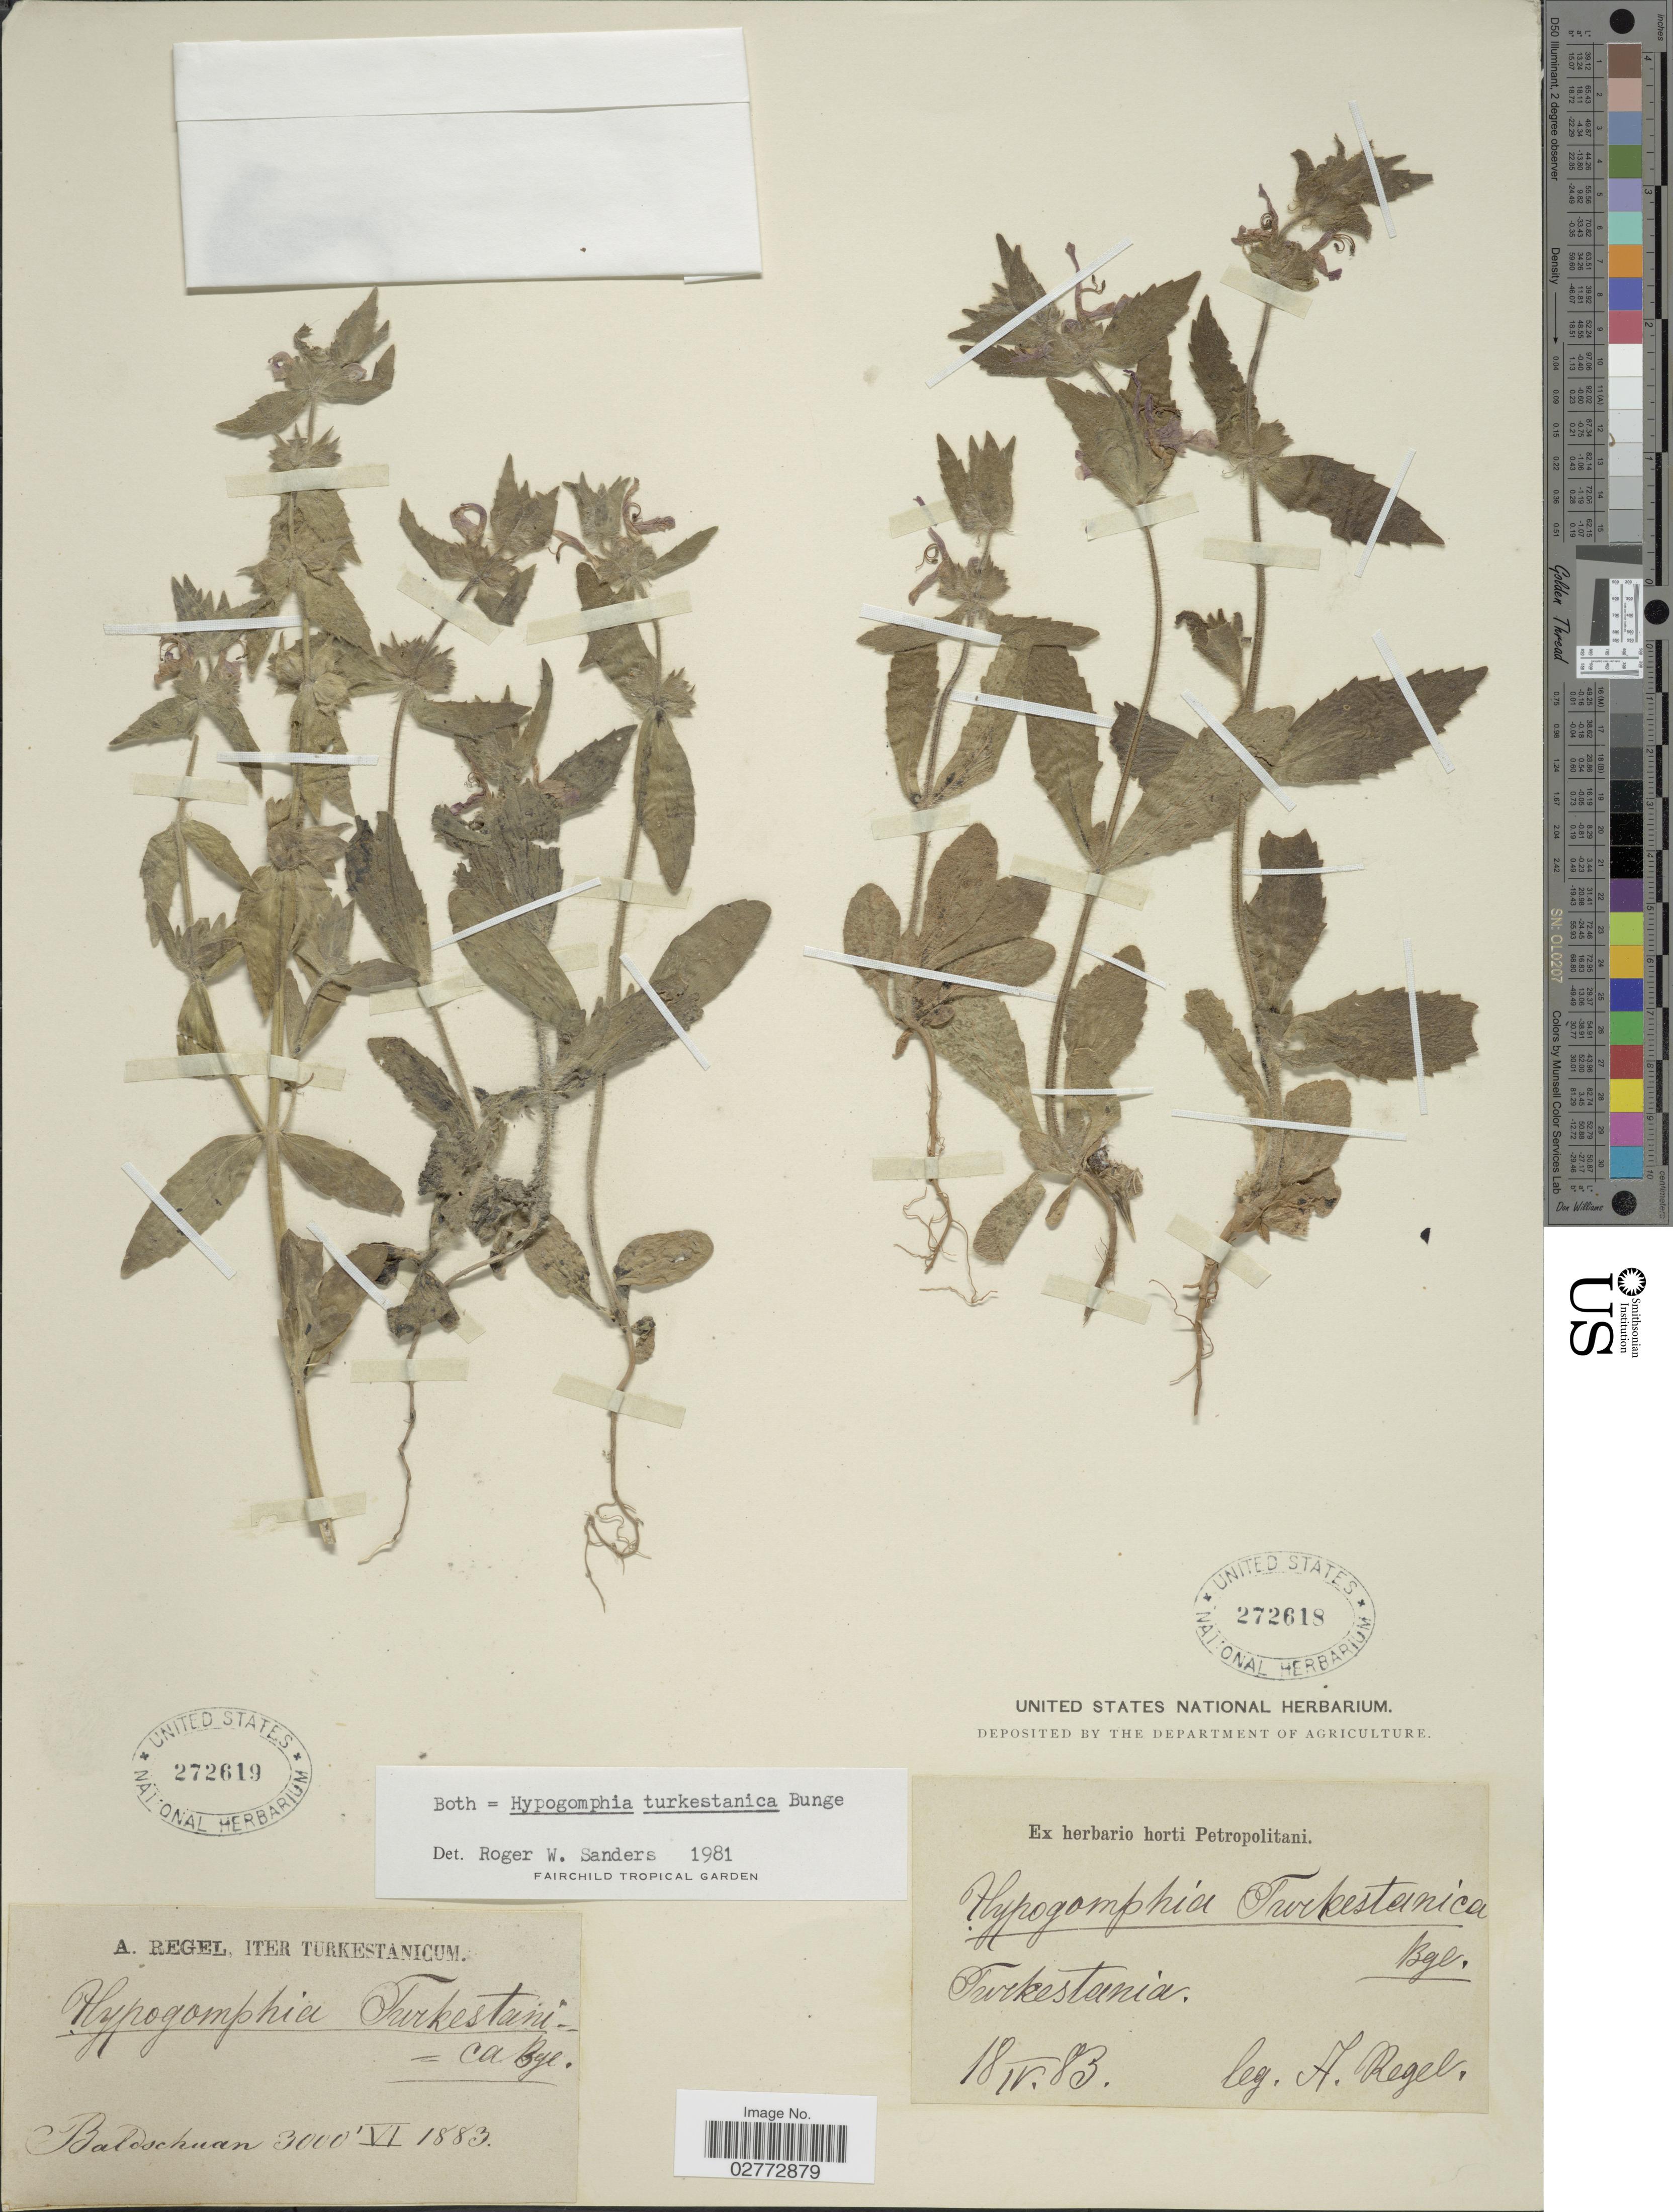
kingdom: Plantae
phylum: Tracheophyta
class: Magnoliopsida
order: Lamiales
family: Lamiaceae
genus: Hypogomphia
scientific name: Hypogomphia turkestanica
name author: Regel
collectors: A. Regel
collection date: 1883-06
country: Tajikistan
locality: Iter Turkestanicum. Baldschuan.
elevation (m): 914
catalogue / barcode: US 272619-2